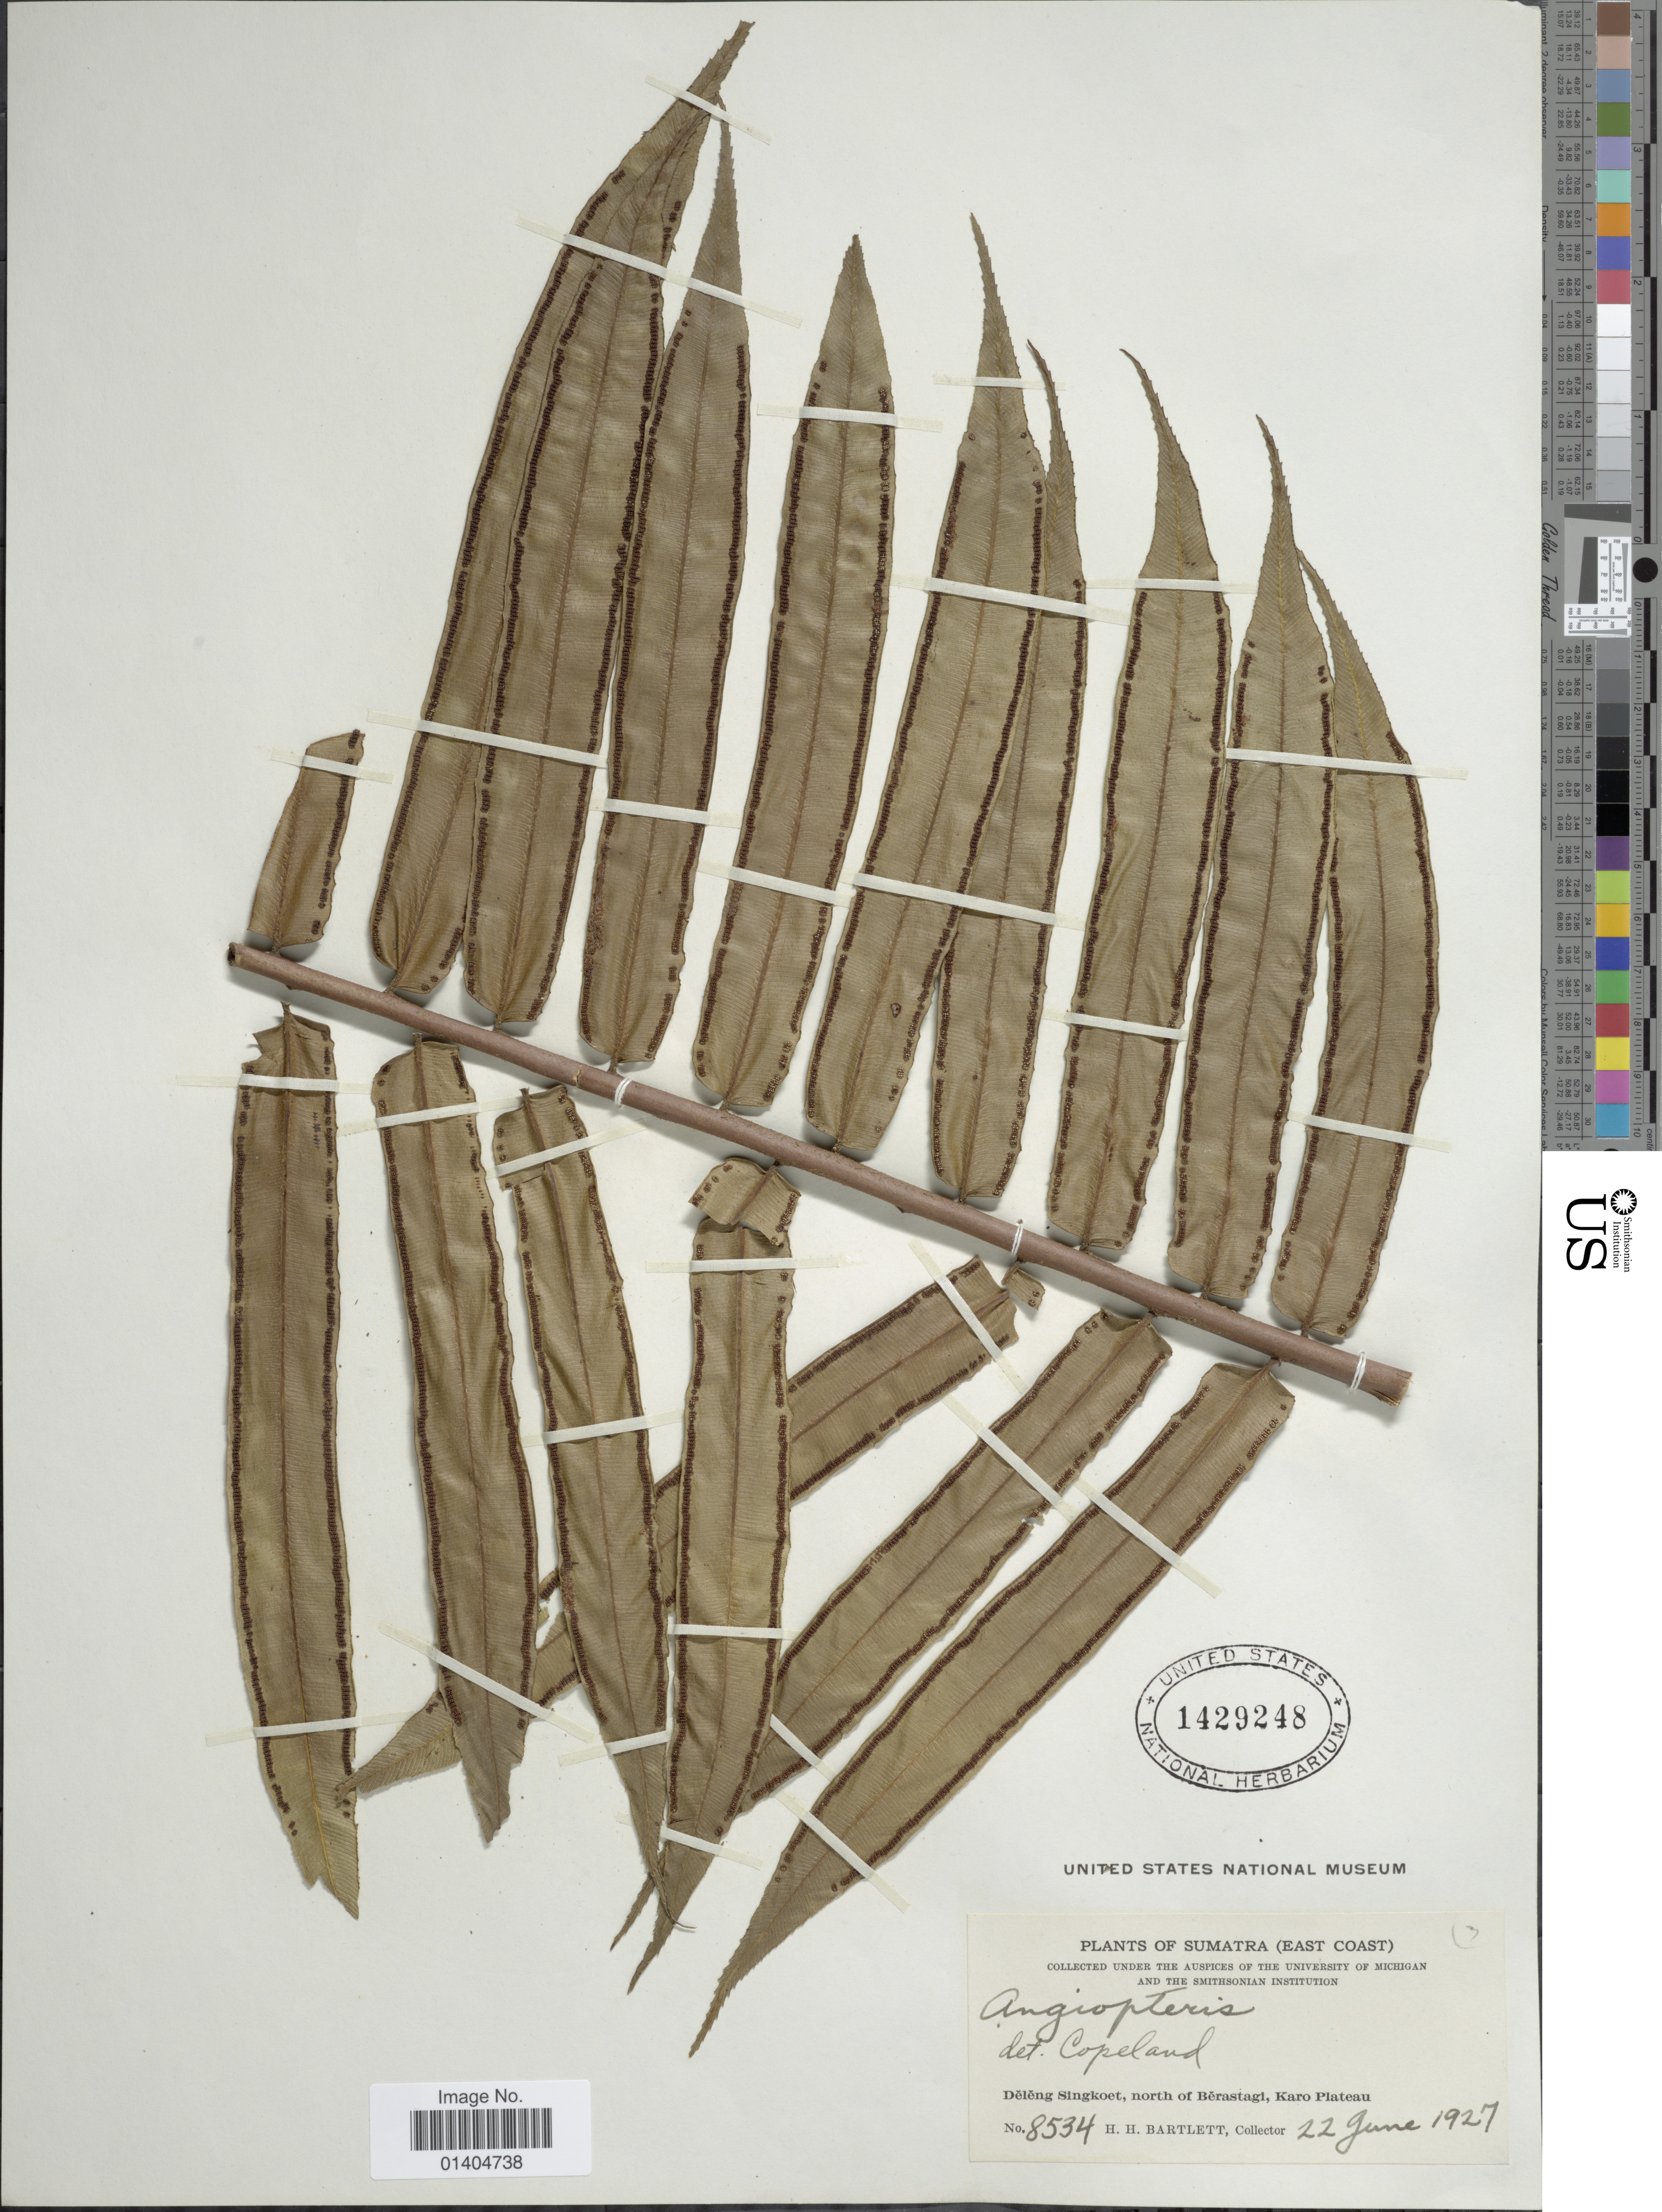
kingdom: Plantae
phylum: Tracheophyta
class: Polypodiopsida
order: Marattiales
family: Marattiaceae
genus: Angiopteris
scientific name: Angiopteris sp.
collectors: H. H. Bartlett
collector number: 8534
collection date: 1927-06-22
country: Indonesia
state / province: Sumatra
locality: Sumatra (East Coast) Dēlēng Singkoet, north of Bērastagi, Karo Plateau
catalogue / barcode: US 1429248